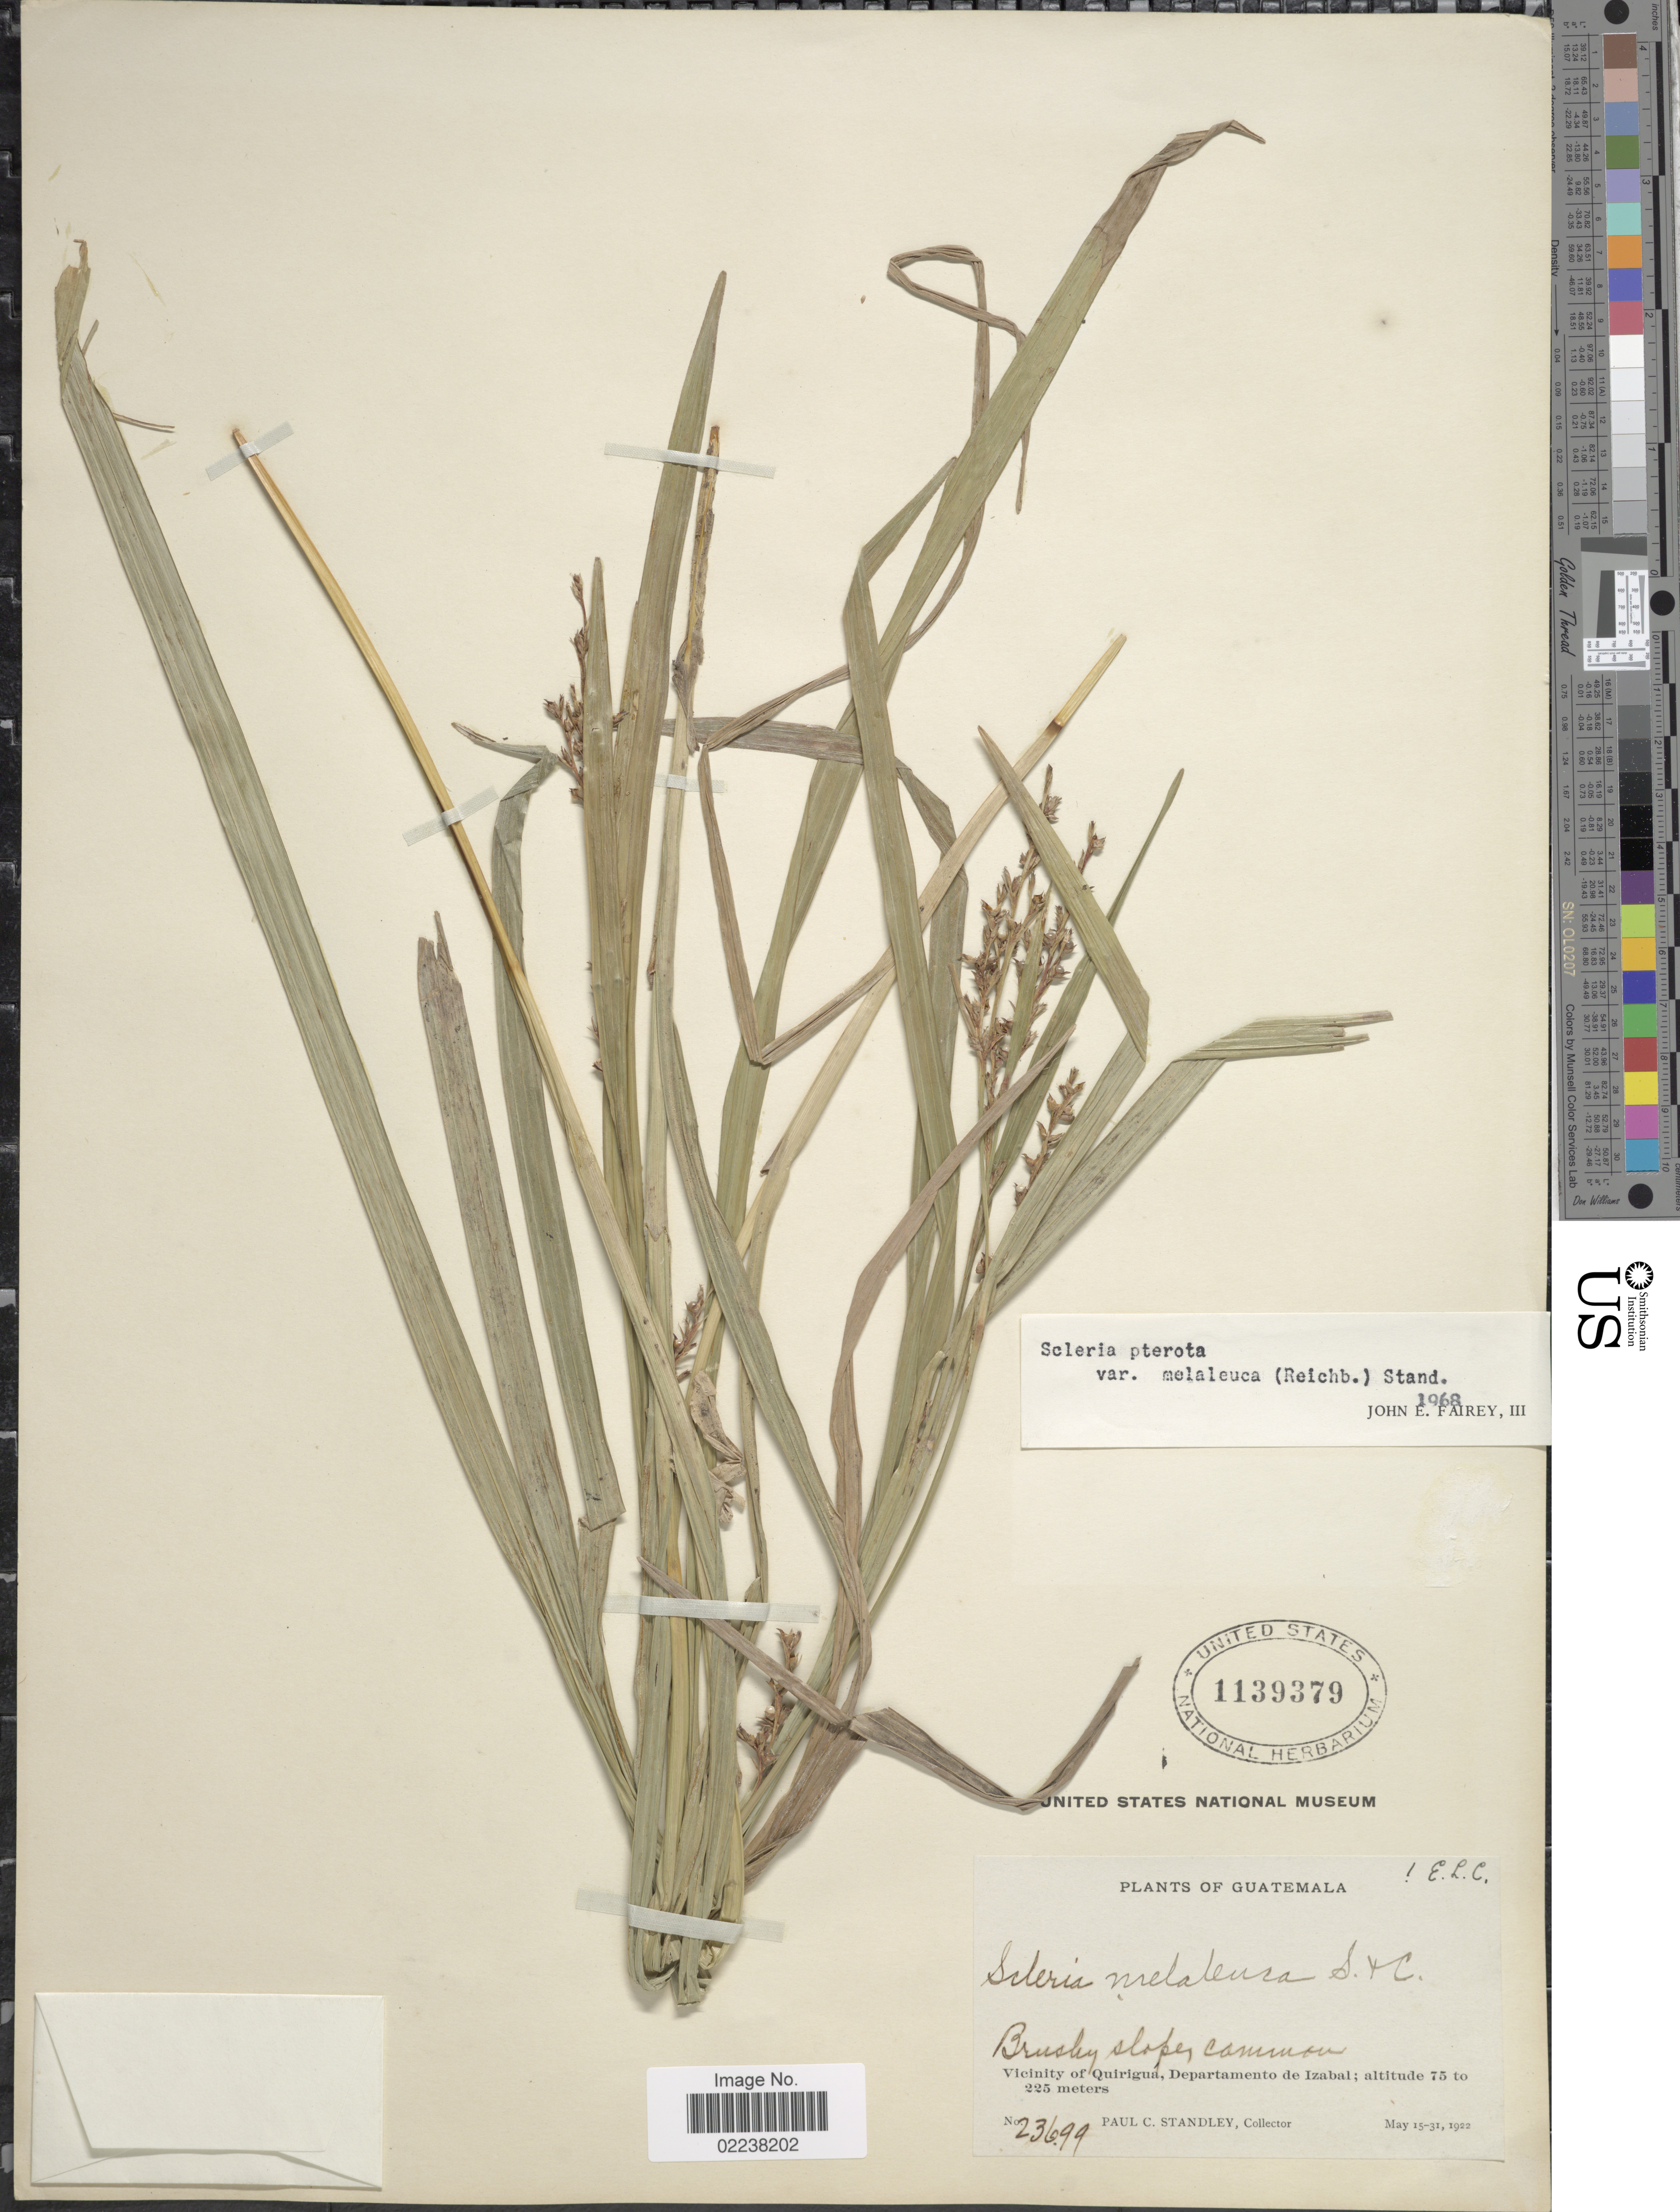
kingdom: Plantae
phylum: Tracheophyta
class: Liliopsida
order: Poales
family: Cyperaceae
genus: Scleria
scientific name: Scleria gaertneri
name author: Raddi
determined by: Strong, Mark T., (BOT), Smithsonian Institution - National Museum of Natural History (UNITED STATES)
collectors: P. C. Standley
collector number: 23699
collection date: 1922-05-15/1922-05-31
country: Guatemala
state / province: Izabal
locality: Vicinity of Quirigua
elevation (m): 75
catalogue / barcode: US 1139379